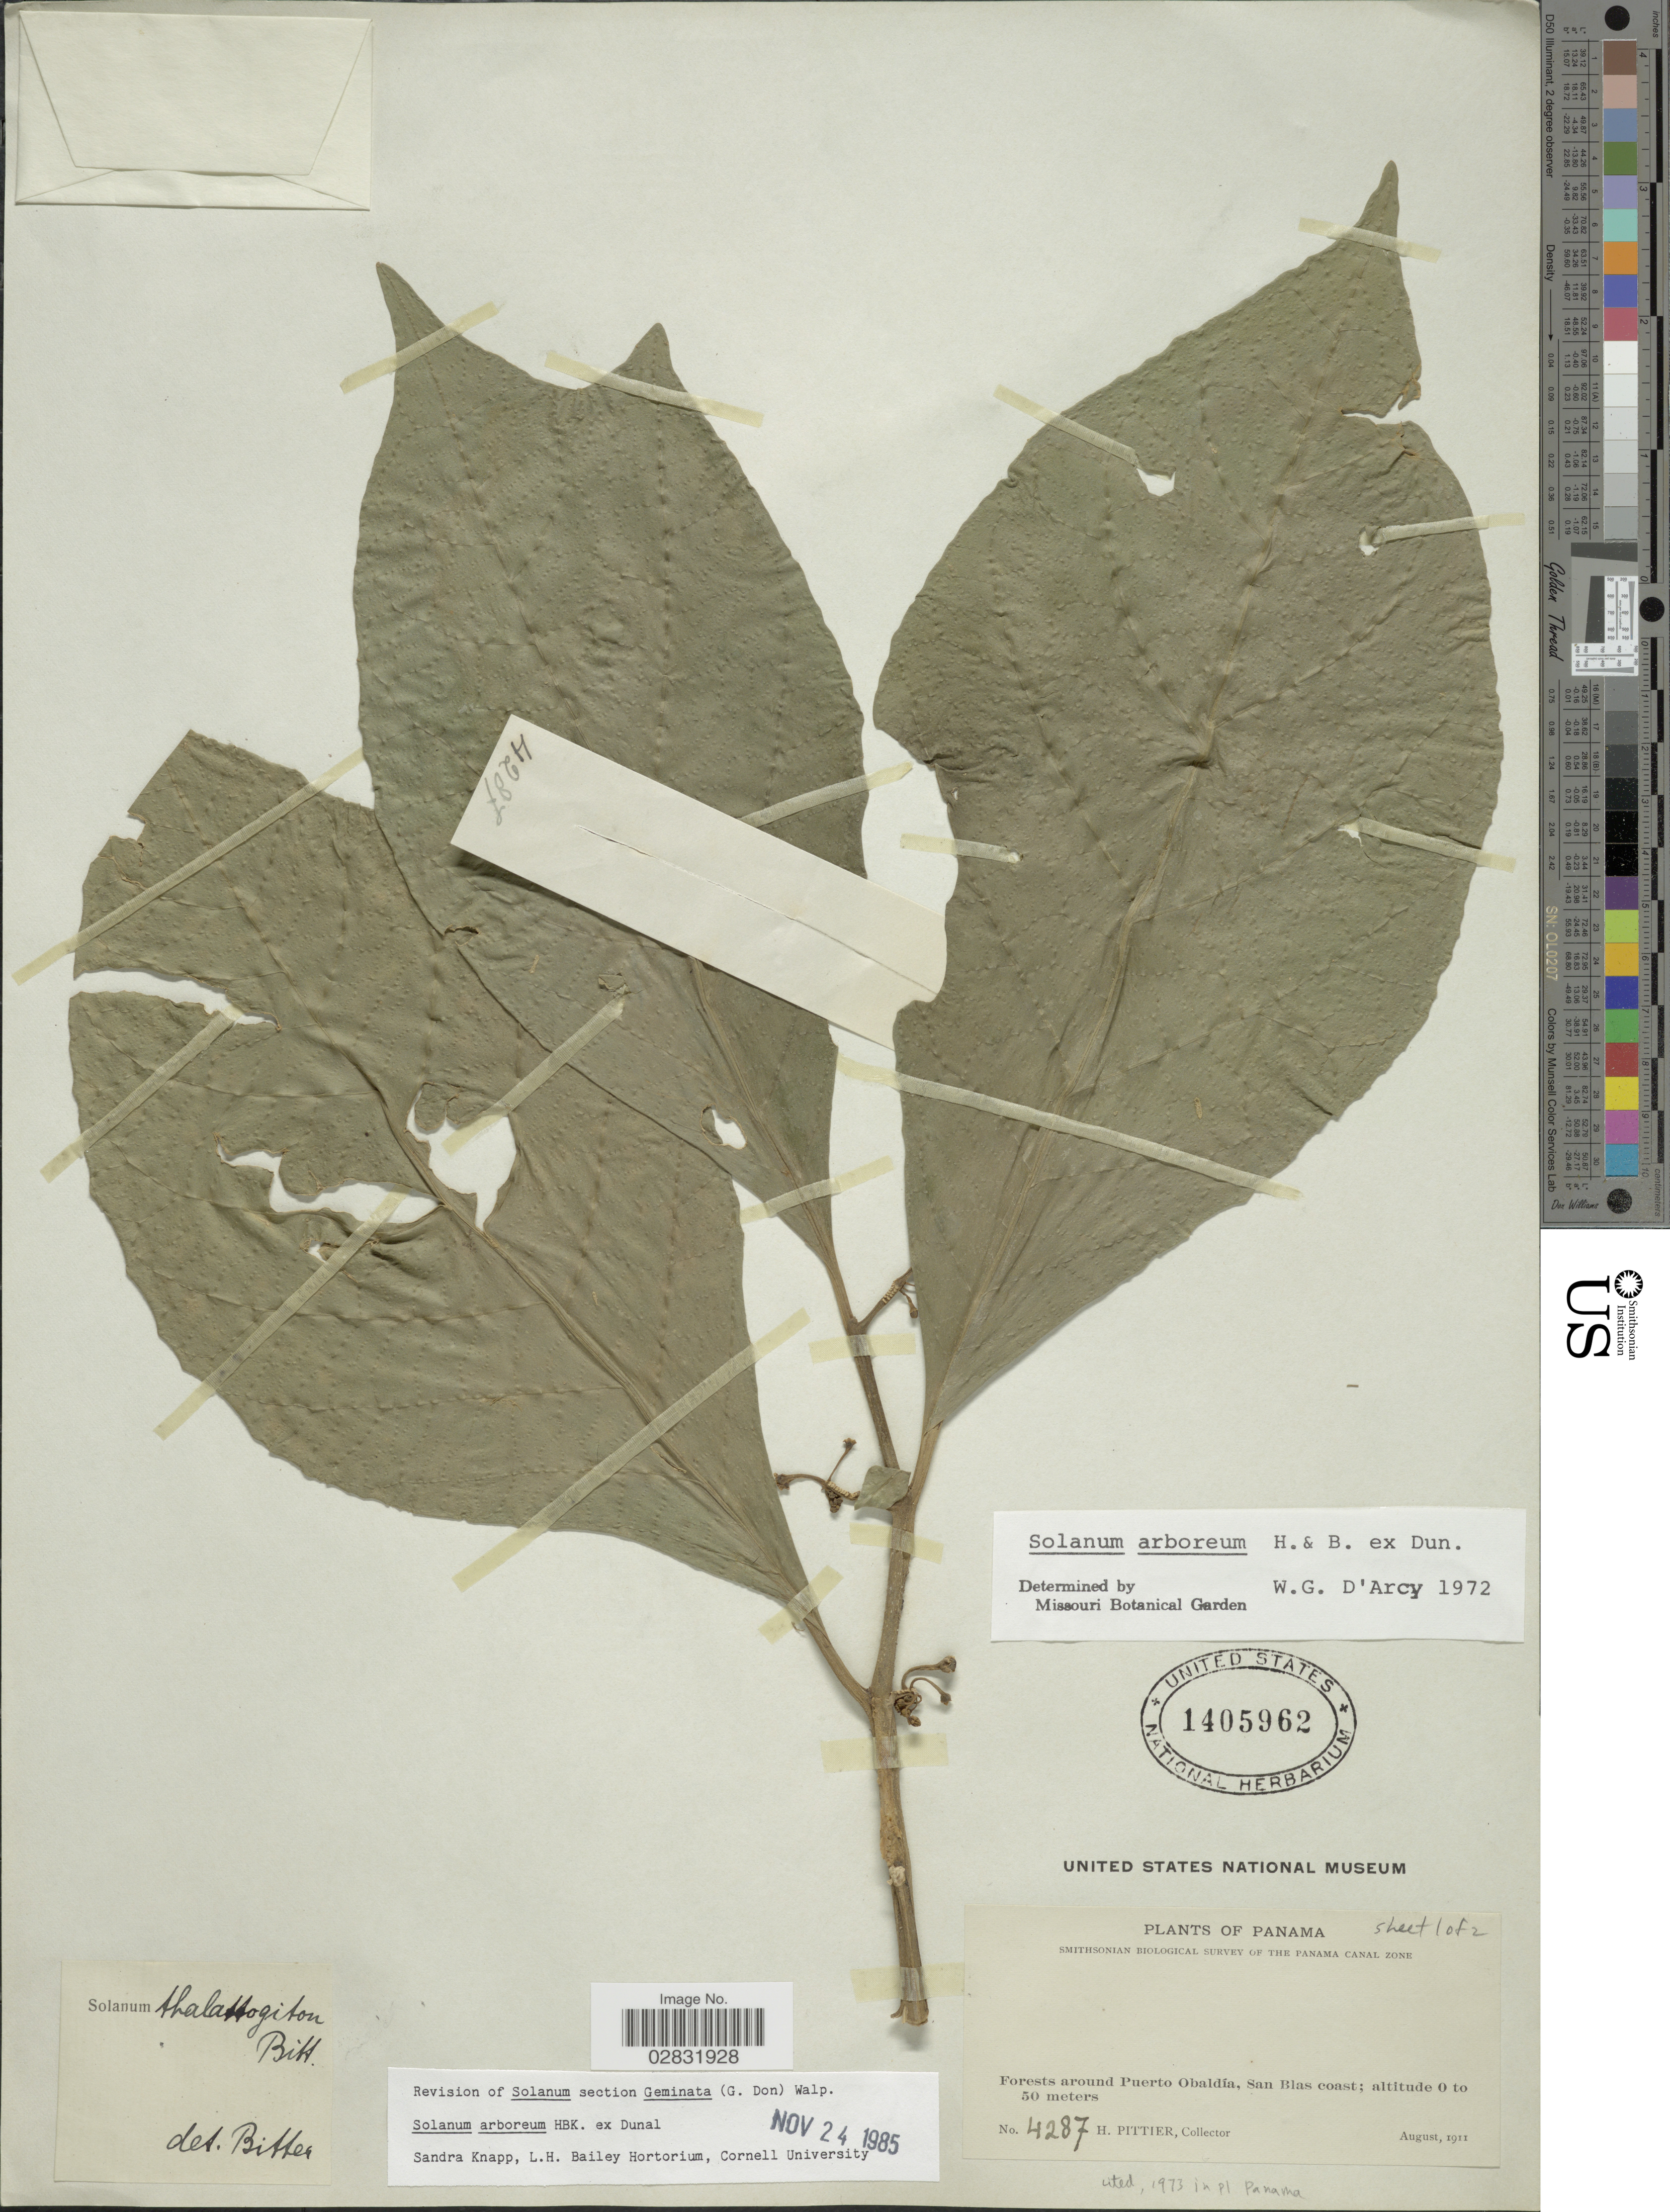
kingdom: Plantae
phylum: Tracheophyta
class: Magnoliopsida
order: Solanales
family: Solanaceae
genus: Solanum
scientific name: Solanum arboreum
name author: Dunal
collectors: H. F. Pittier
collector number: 4287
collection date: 1911-08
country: Panama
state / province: Kuna Yala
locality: Forests around Puerto Obaldía, San Blas coast.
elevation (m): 0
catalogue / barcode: US 1405962